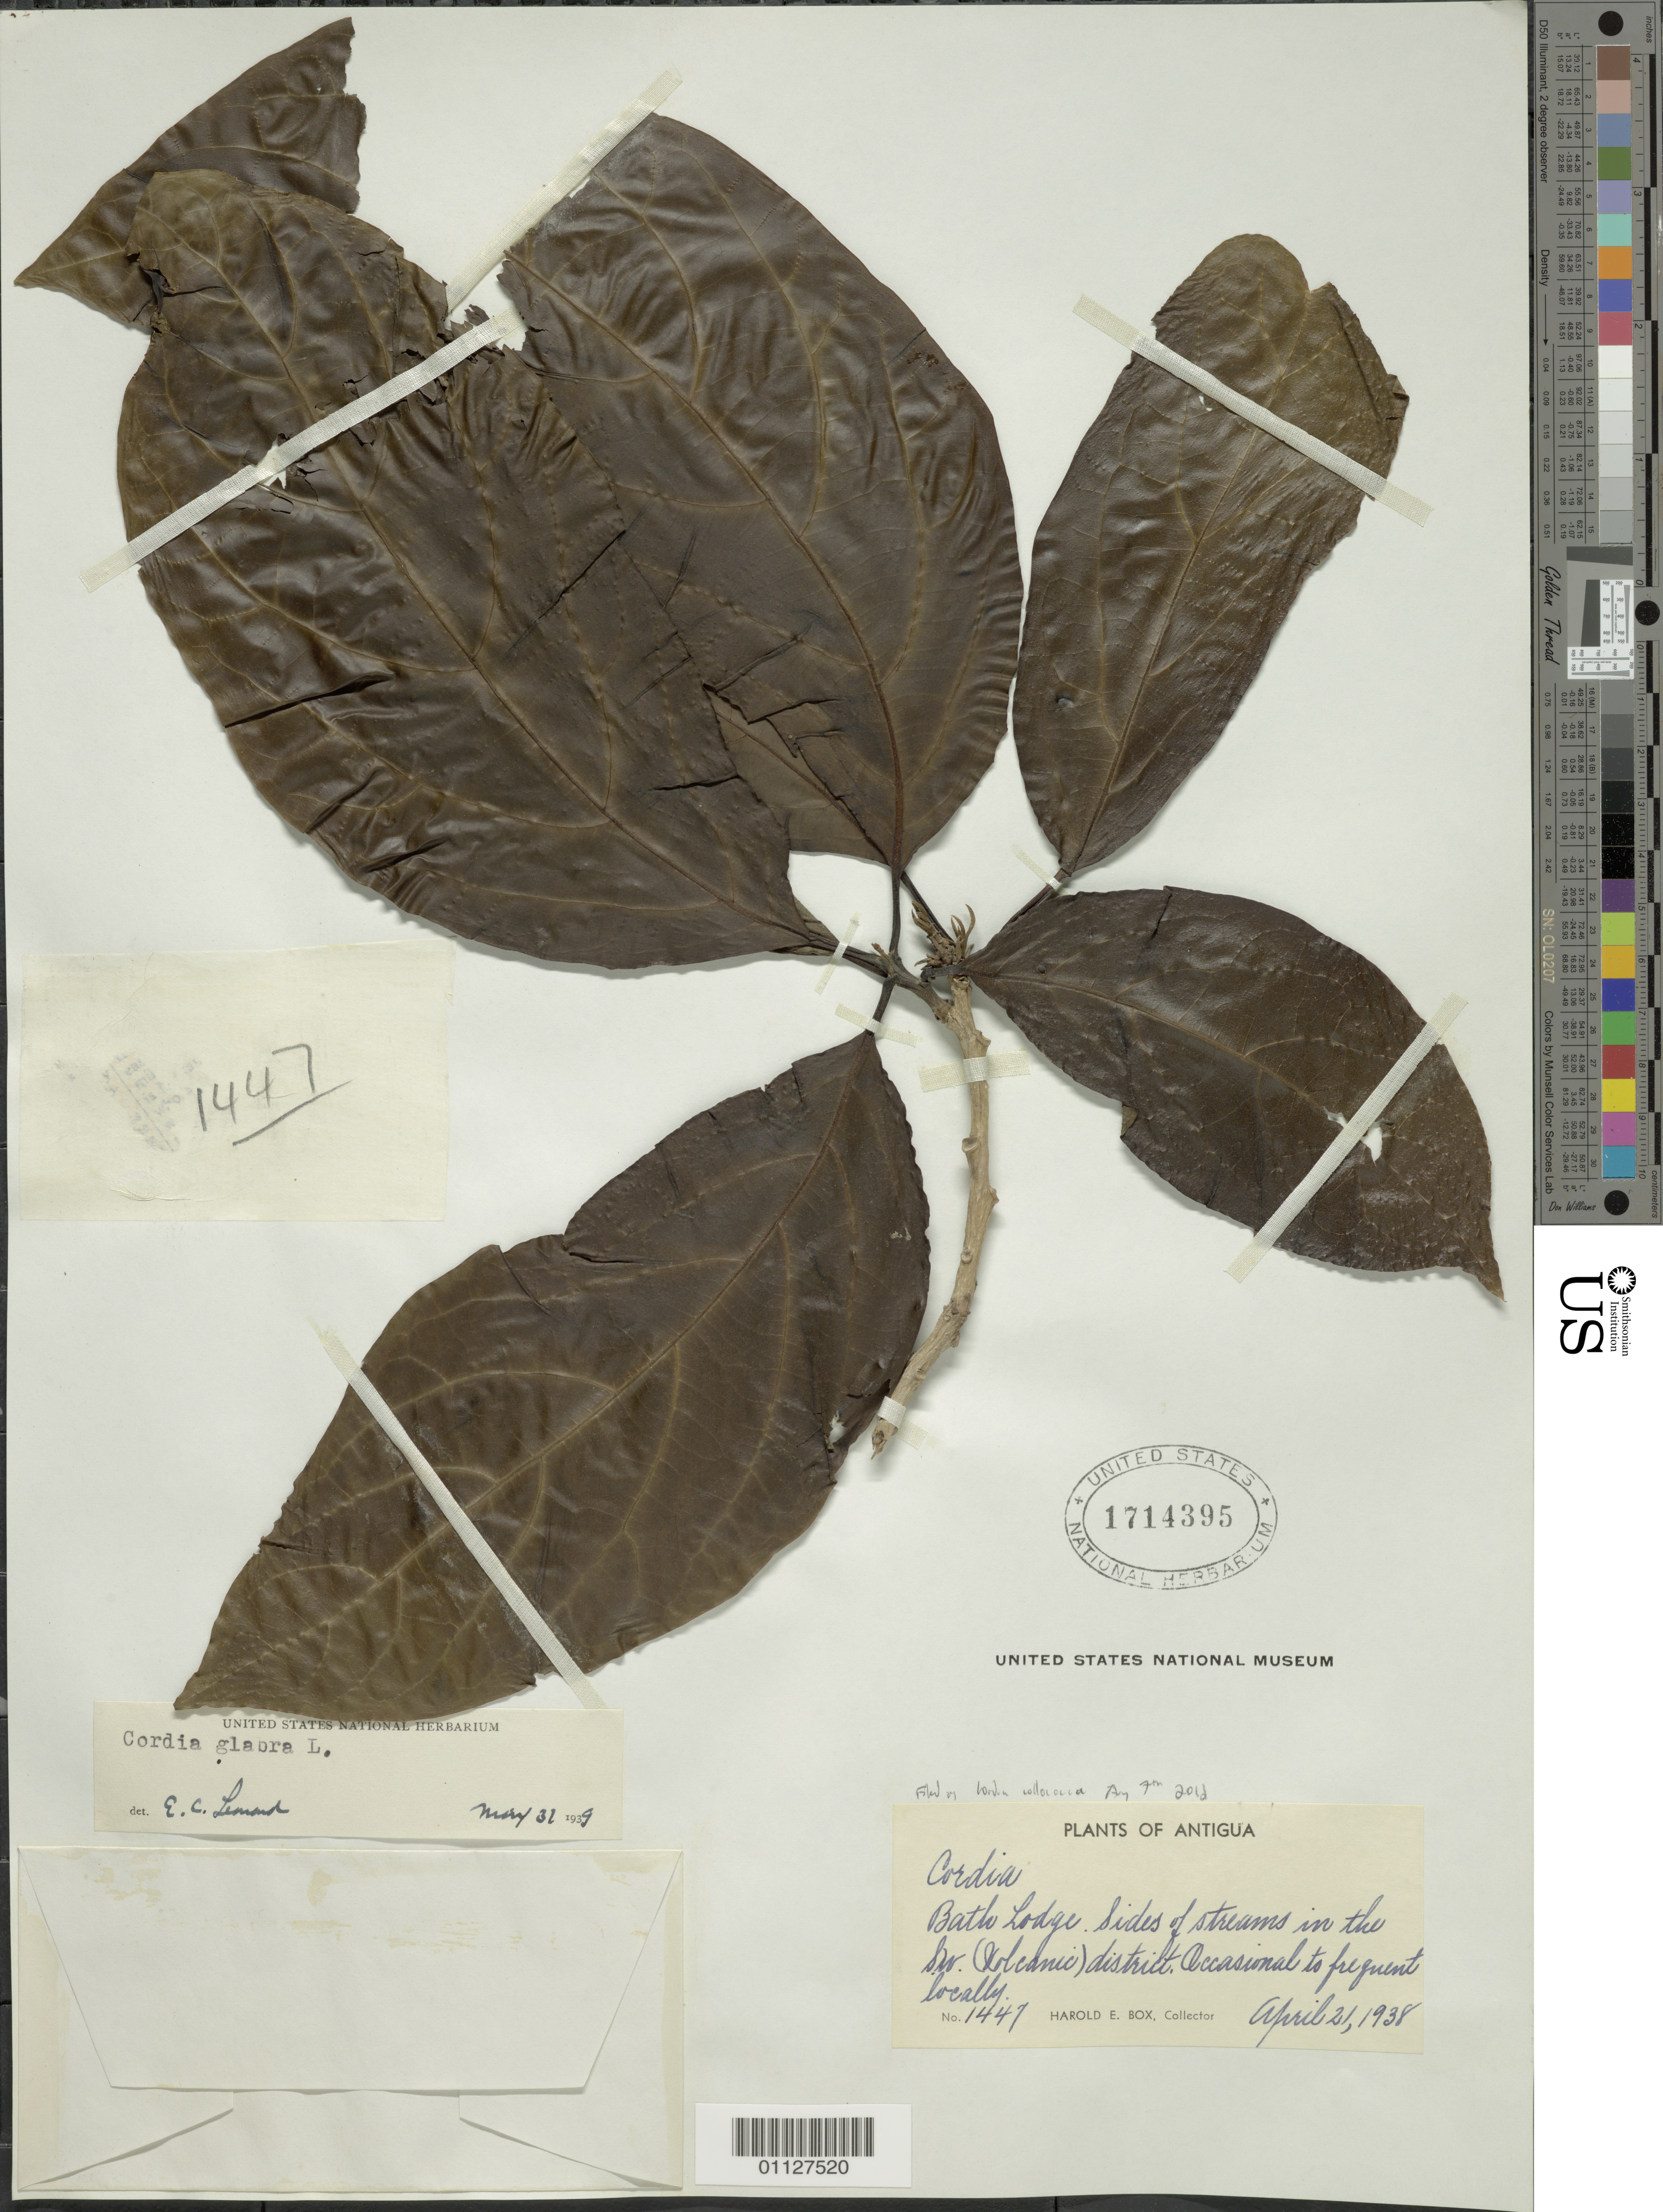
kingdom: Plantae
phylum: Tracheophyta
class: Magnoliopsida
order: Boraginales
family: Cordiaceae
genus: Cordia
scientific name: Cordia collococca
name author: L.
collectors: H. E. Box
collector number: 1447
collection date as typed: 21 Apr 1938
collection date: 1938-04-21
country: Antigua and Barbuda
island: Antigua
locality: Bath Lodge. SIdes of streams in the SW (volcanic) district.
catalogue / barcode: US 1714395